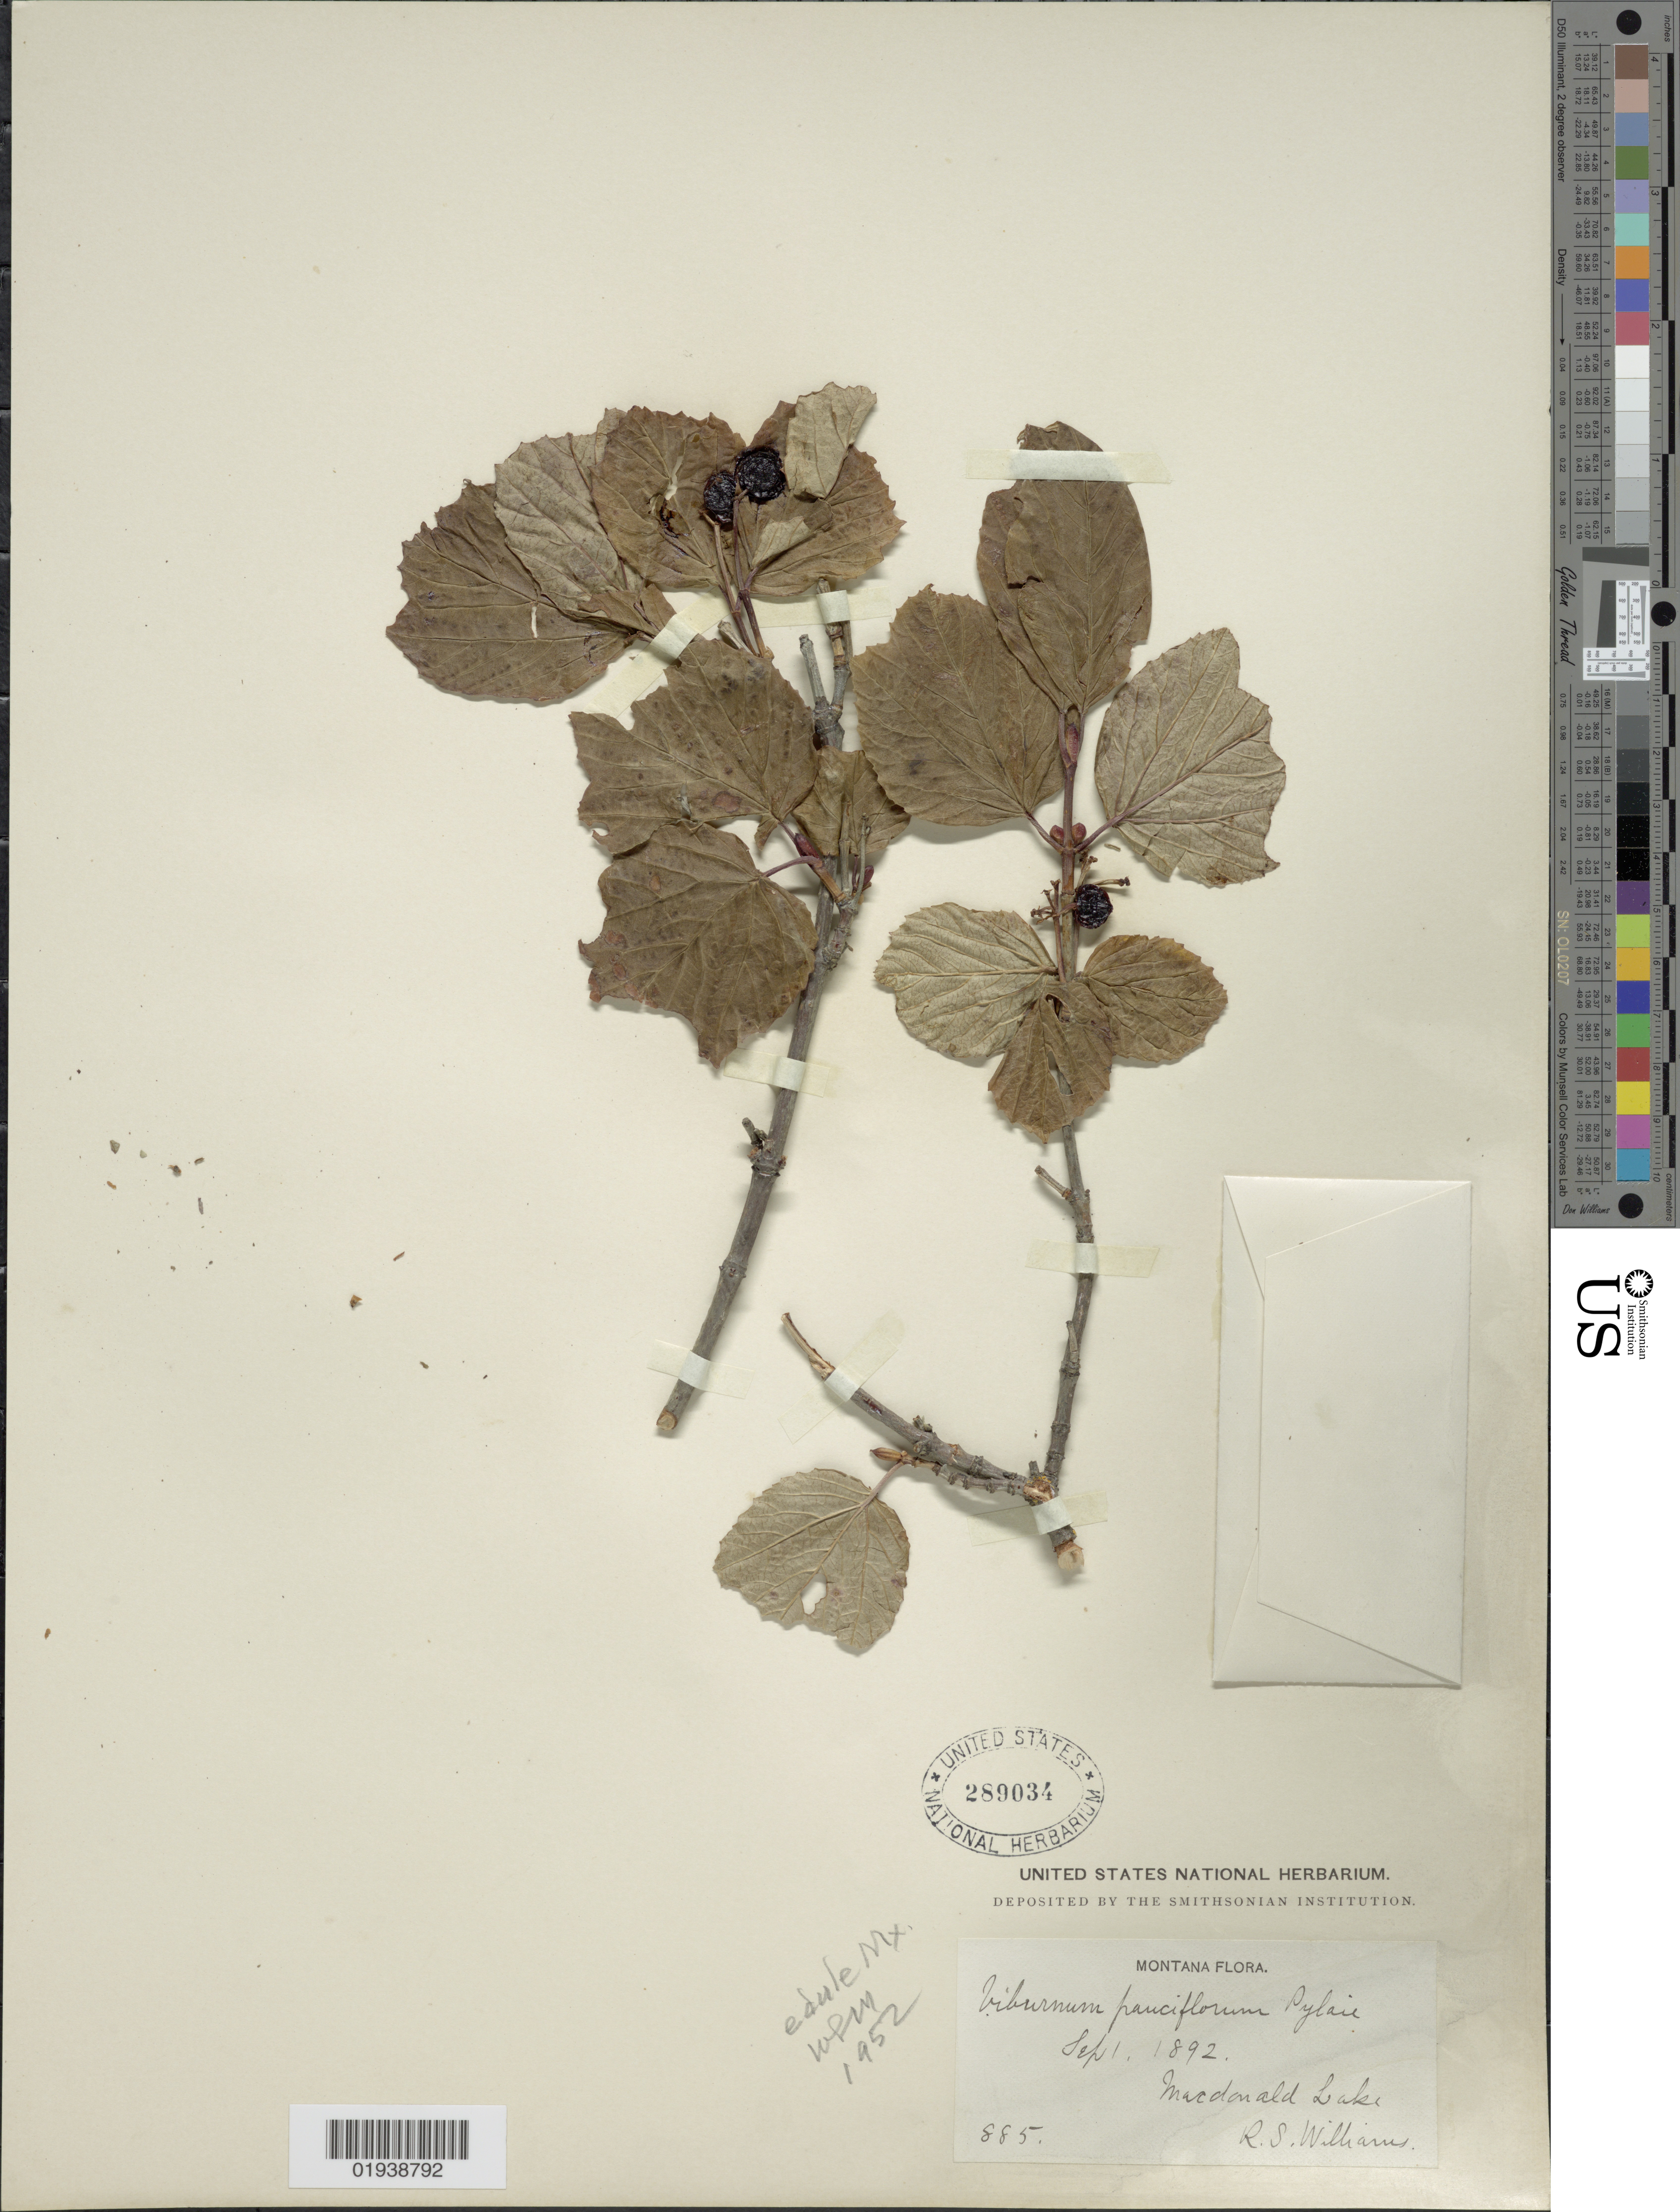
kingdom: Plantae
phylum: Tracheophyta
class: Magnoliopsida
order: Dipsacales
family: Viburnaceae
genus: Viburnum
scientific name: Viburnum edule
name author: (Michx.) Raf.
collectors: R. S. Williams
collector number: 885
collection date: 1892-09-01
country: United States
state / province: Montana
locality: Macdonald Lake.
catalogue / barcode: US 289034